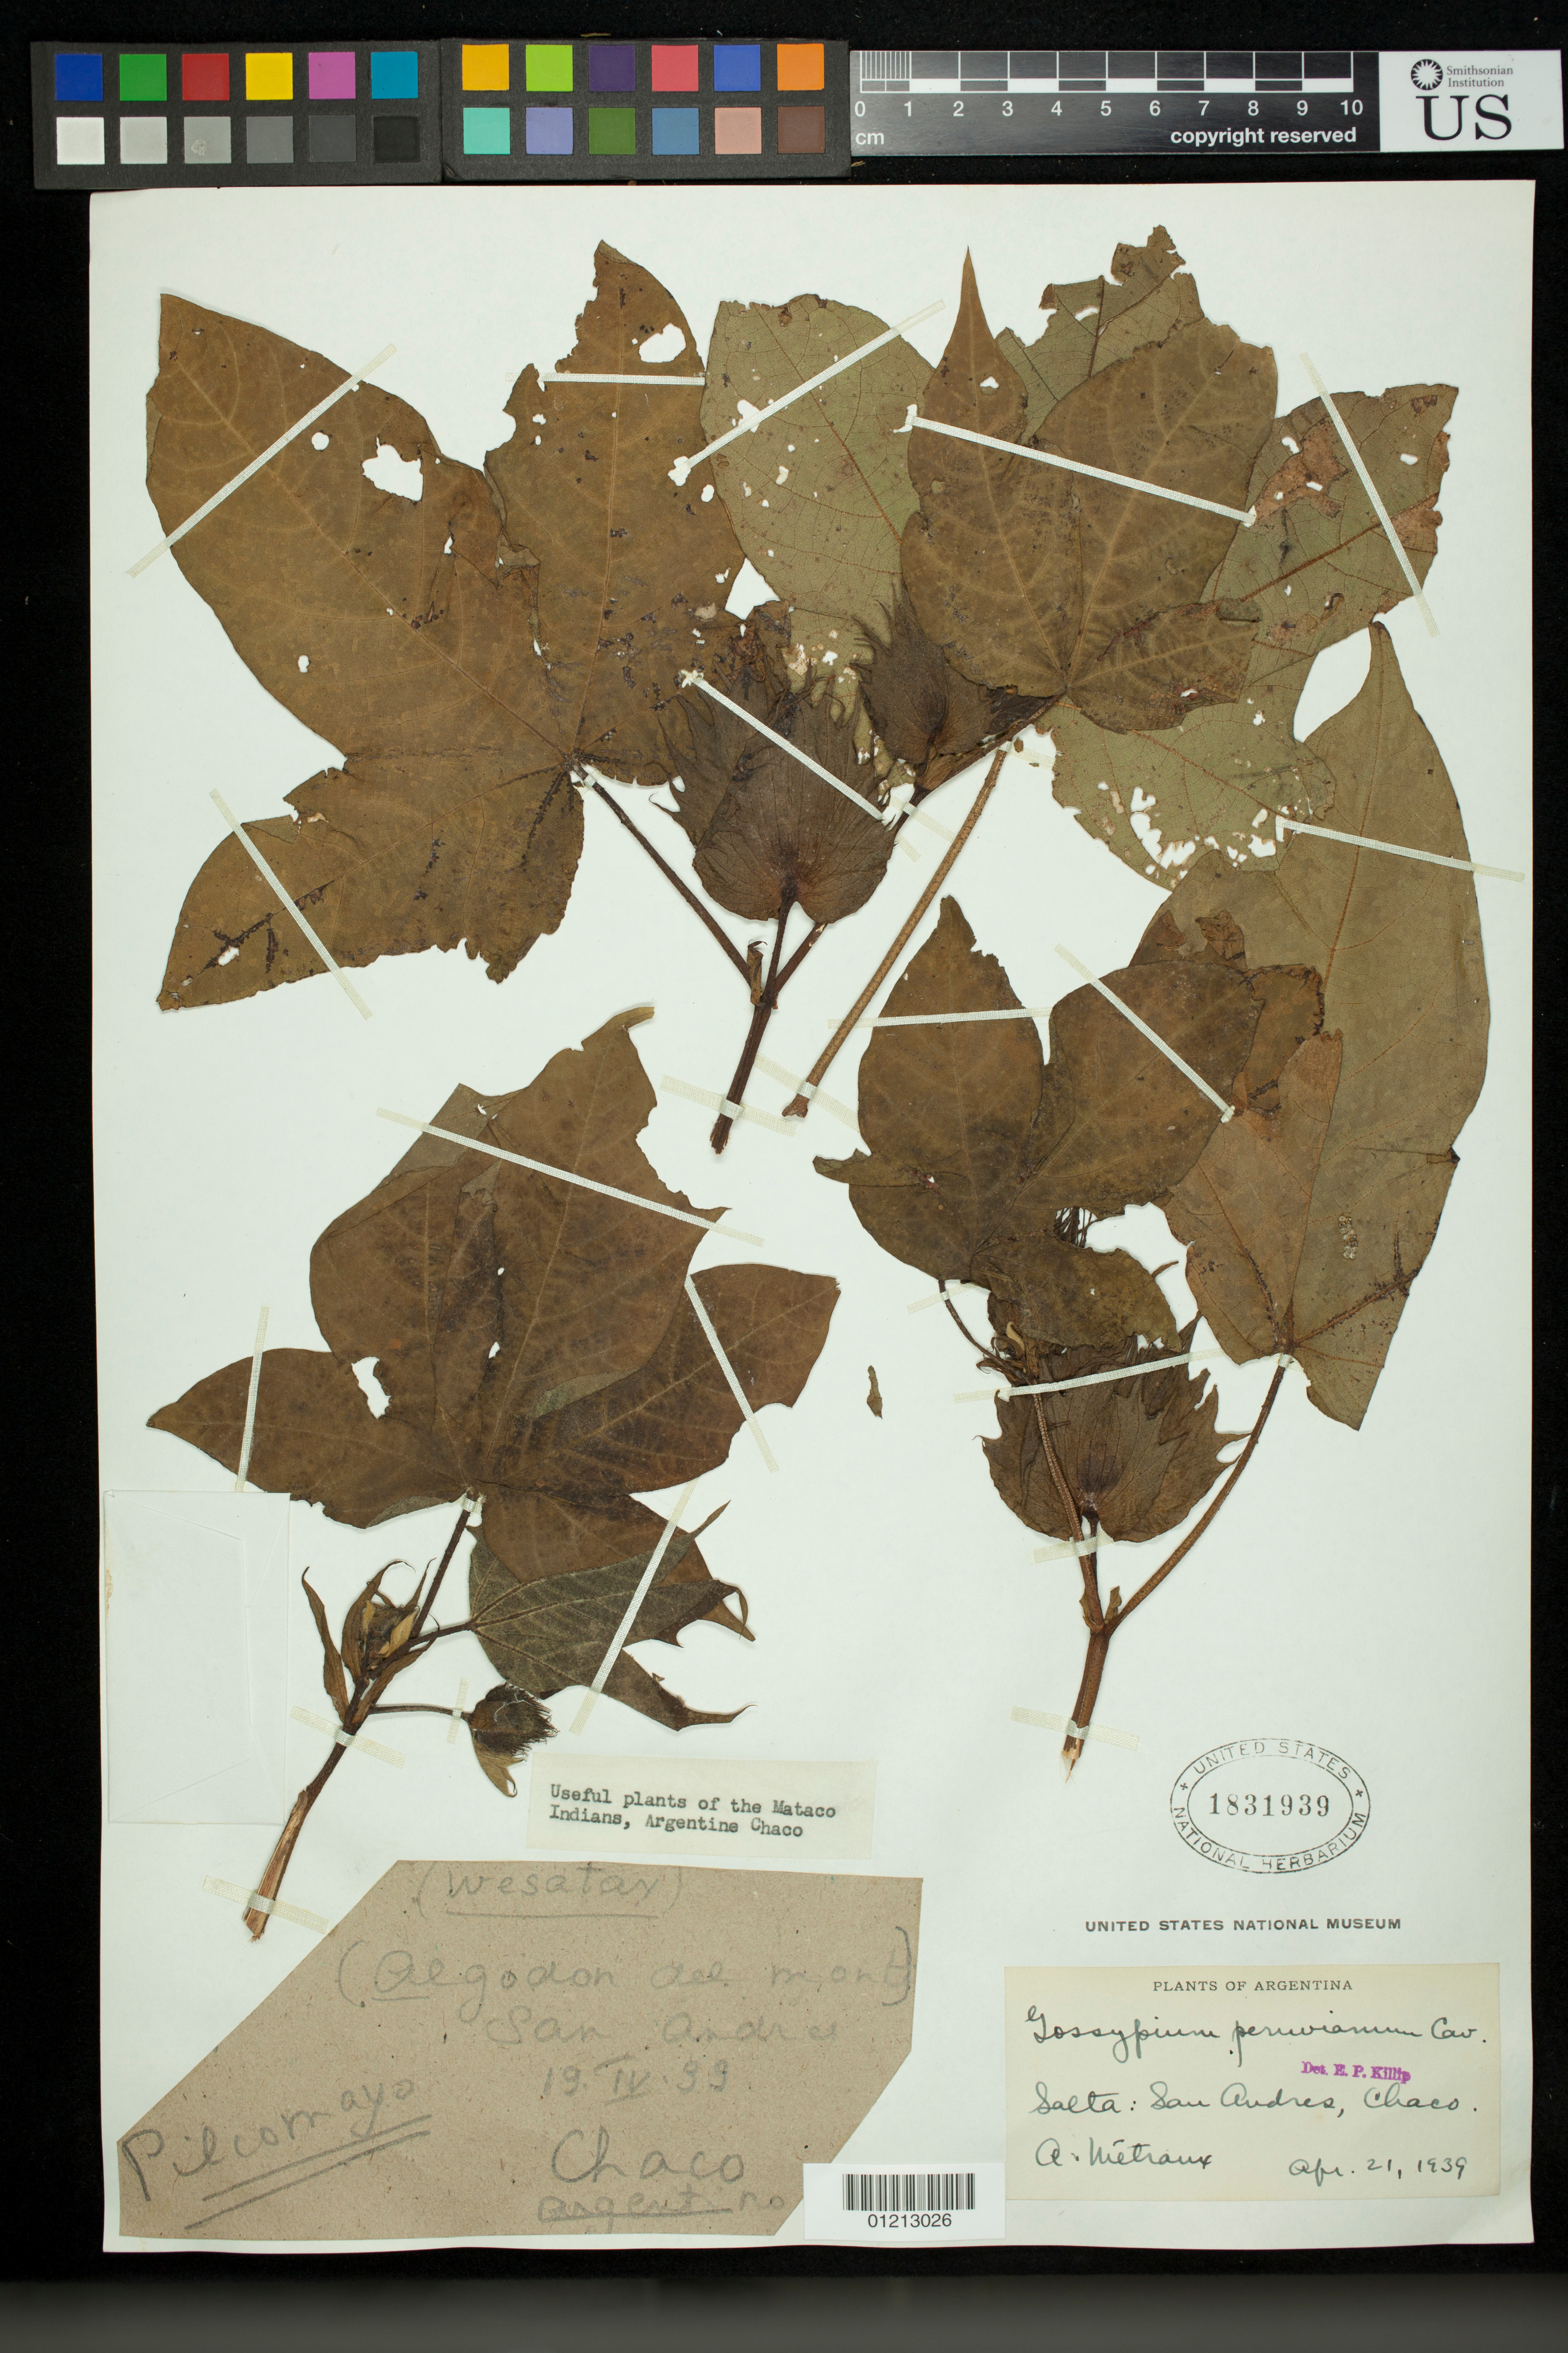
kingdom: Plantae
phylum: Tracheophyta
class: Magnoliopsida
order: Malvales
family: Malvaceae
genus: Gossypium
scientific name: Gossypium peruvianum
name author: Cav.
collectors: A. Metreaux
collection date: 1939-04-21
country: Argentina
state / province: Salta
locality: San Andres, Chaco. Pilcomayo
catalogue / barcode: US 1831939